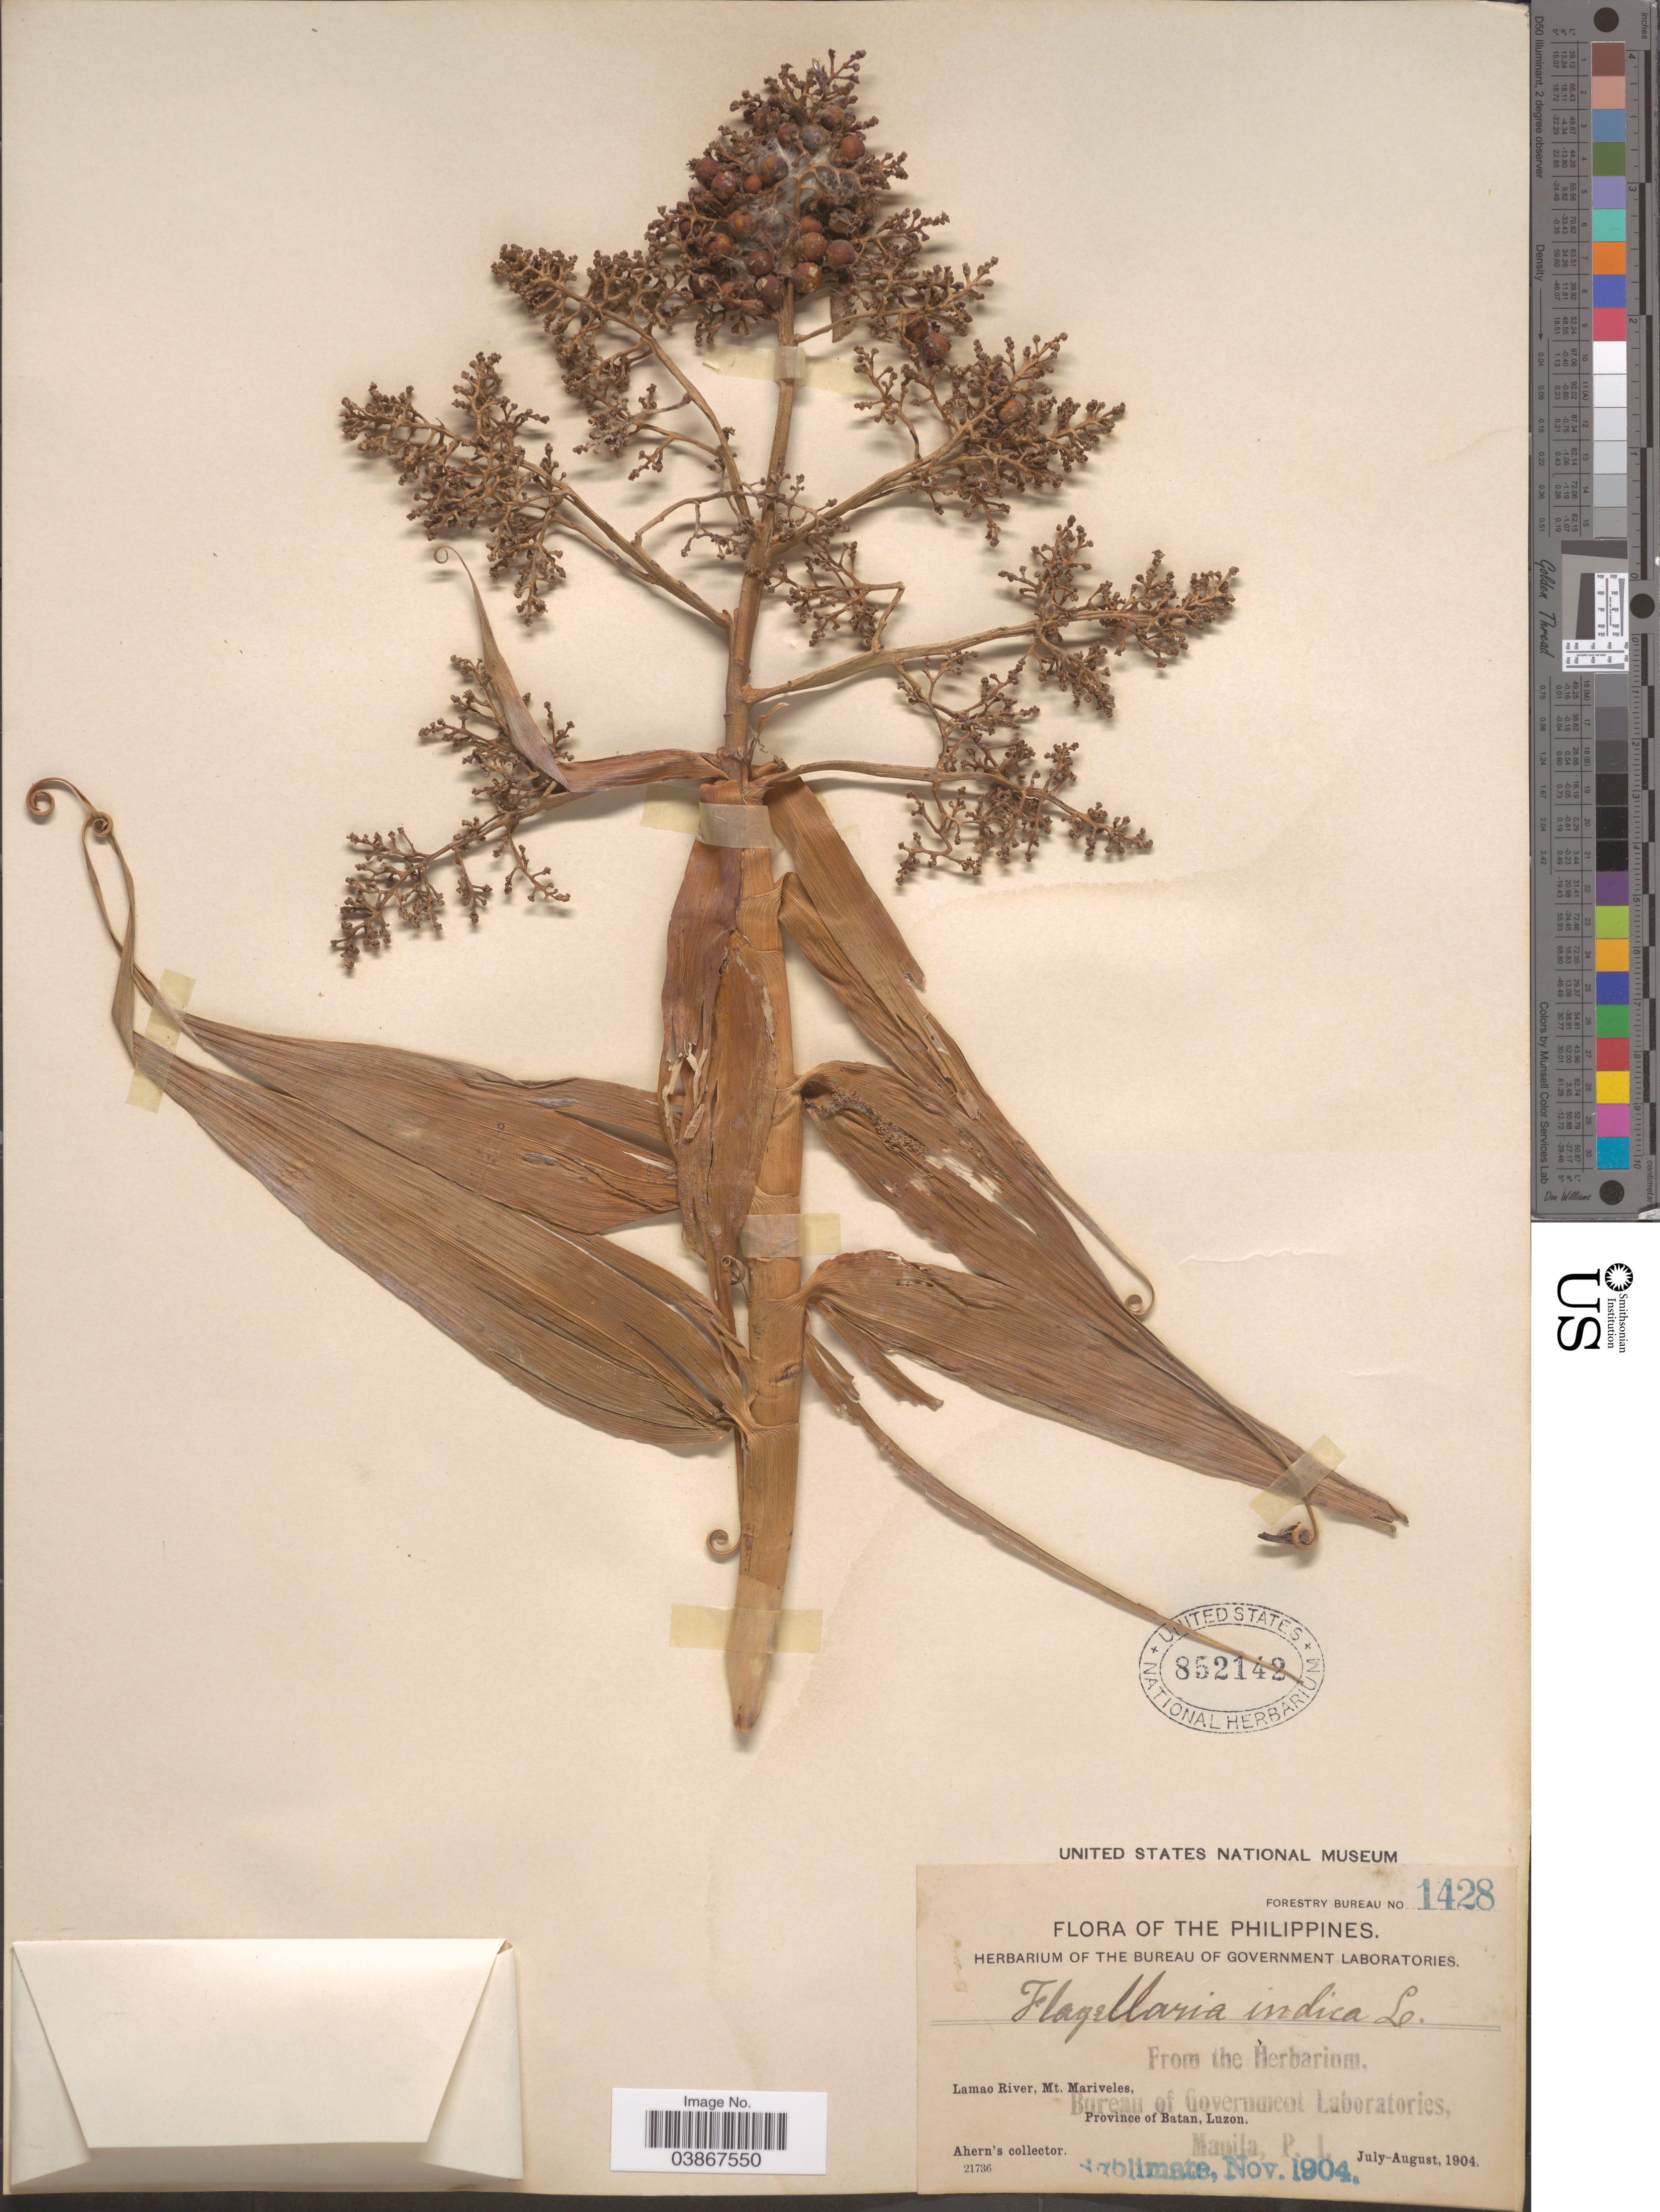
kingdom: Plantae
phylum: Tracheophyta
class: Liliopsida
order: Poales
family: Flagellariaceae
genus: Flagellaria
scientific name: Flagellaria indica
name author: L.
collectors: Ahern's collector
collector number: Forestry Bureau 1428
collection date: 1904-07/1904-08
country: Philippines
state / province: Cagayan Valley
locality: Lamao River, Mt. Mariveles, Province of Batan, Luzon.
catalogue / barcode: US 852142